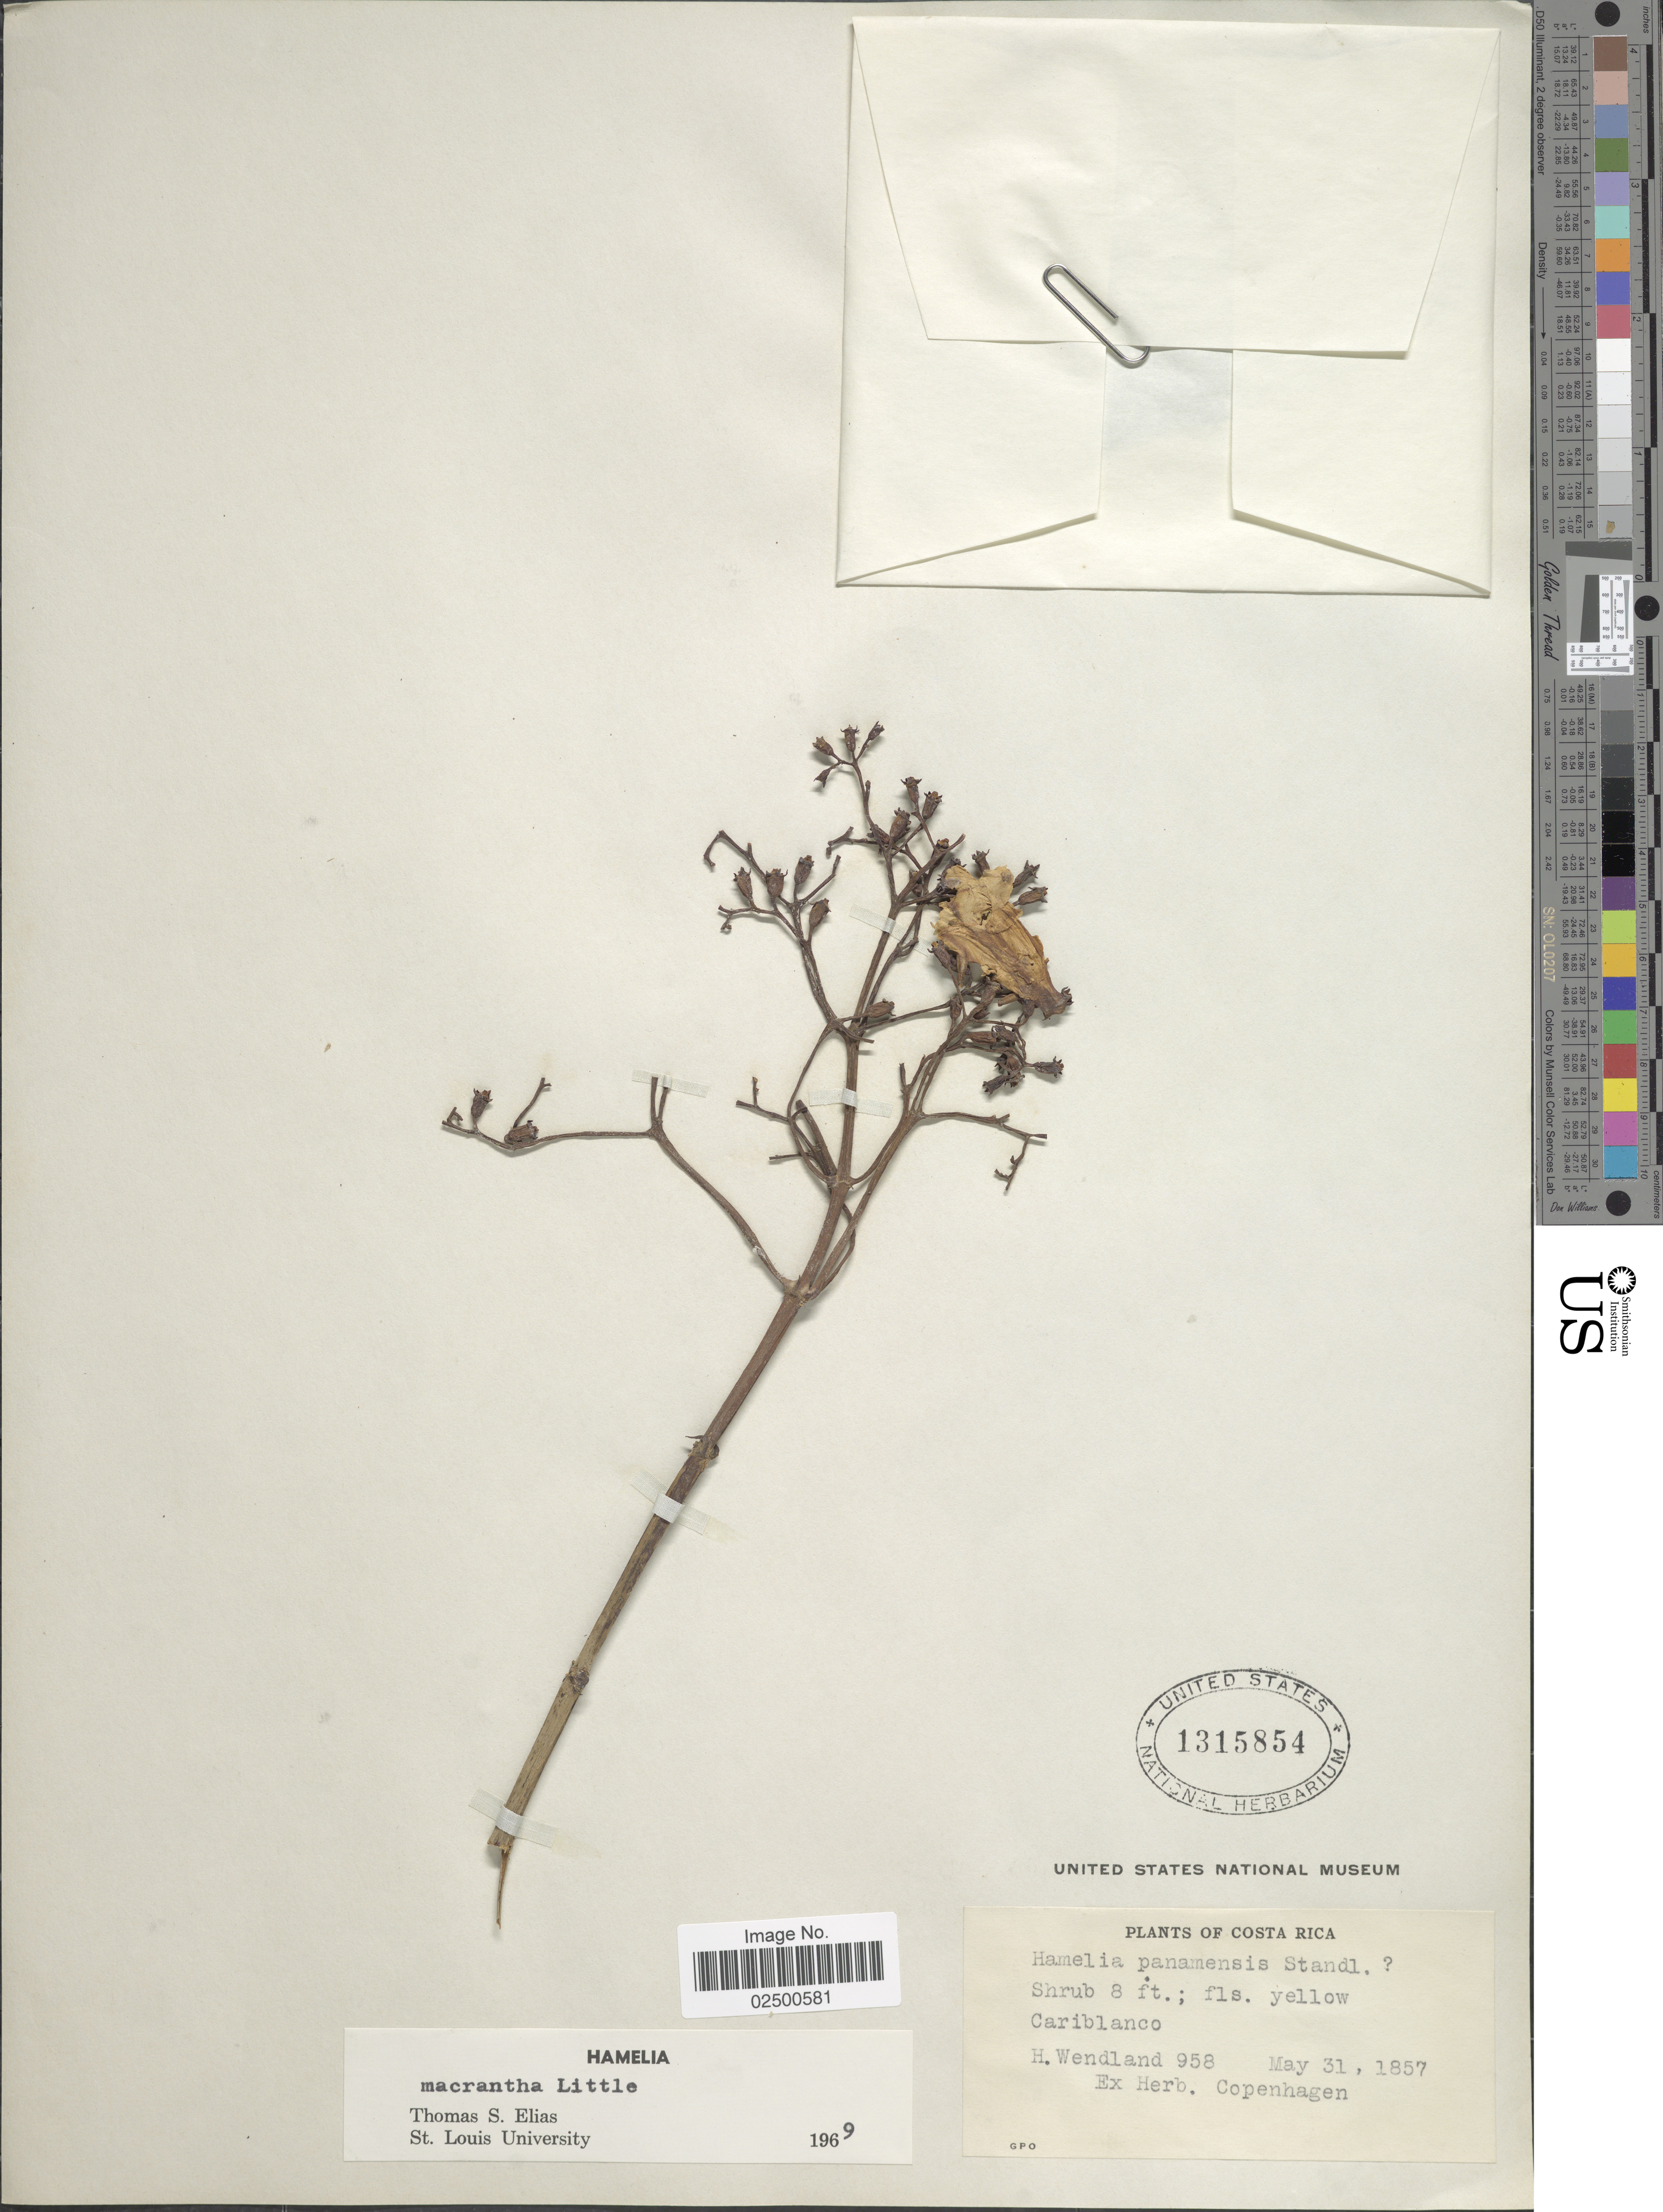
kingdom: Plantae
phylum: Tracheophyta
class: Magnoliopsida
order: Gentianales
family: Rubiaceae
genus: Hamelia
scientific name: Hamelia macrantha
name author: Little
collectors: H. A. Wendland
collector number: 958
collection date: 1857-05-31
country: Costa Rica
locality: Cariblanco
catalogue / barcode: US 1315854